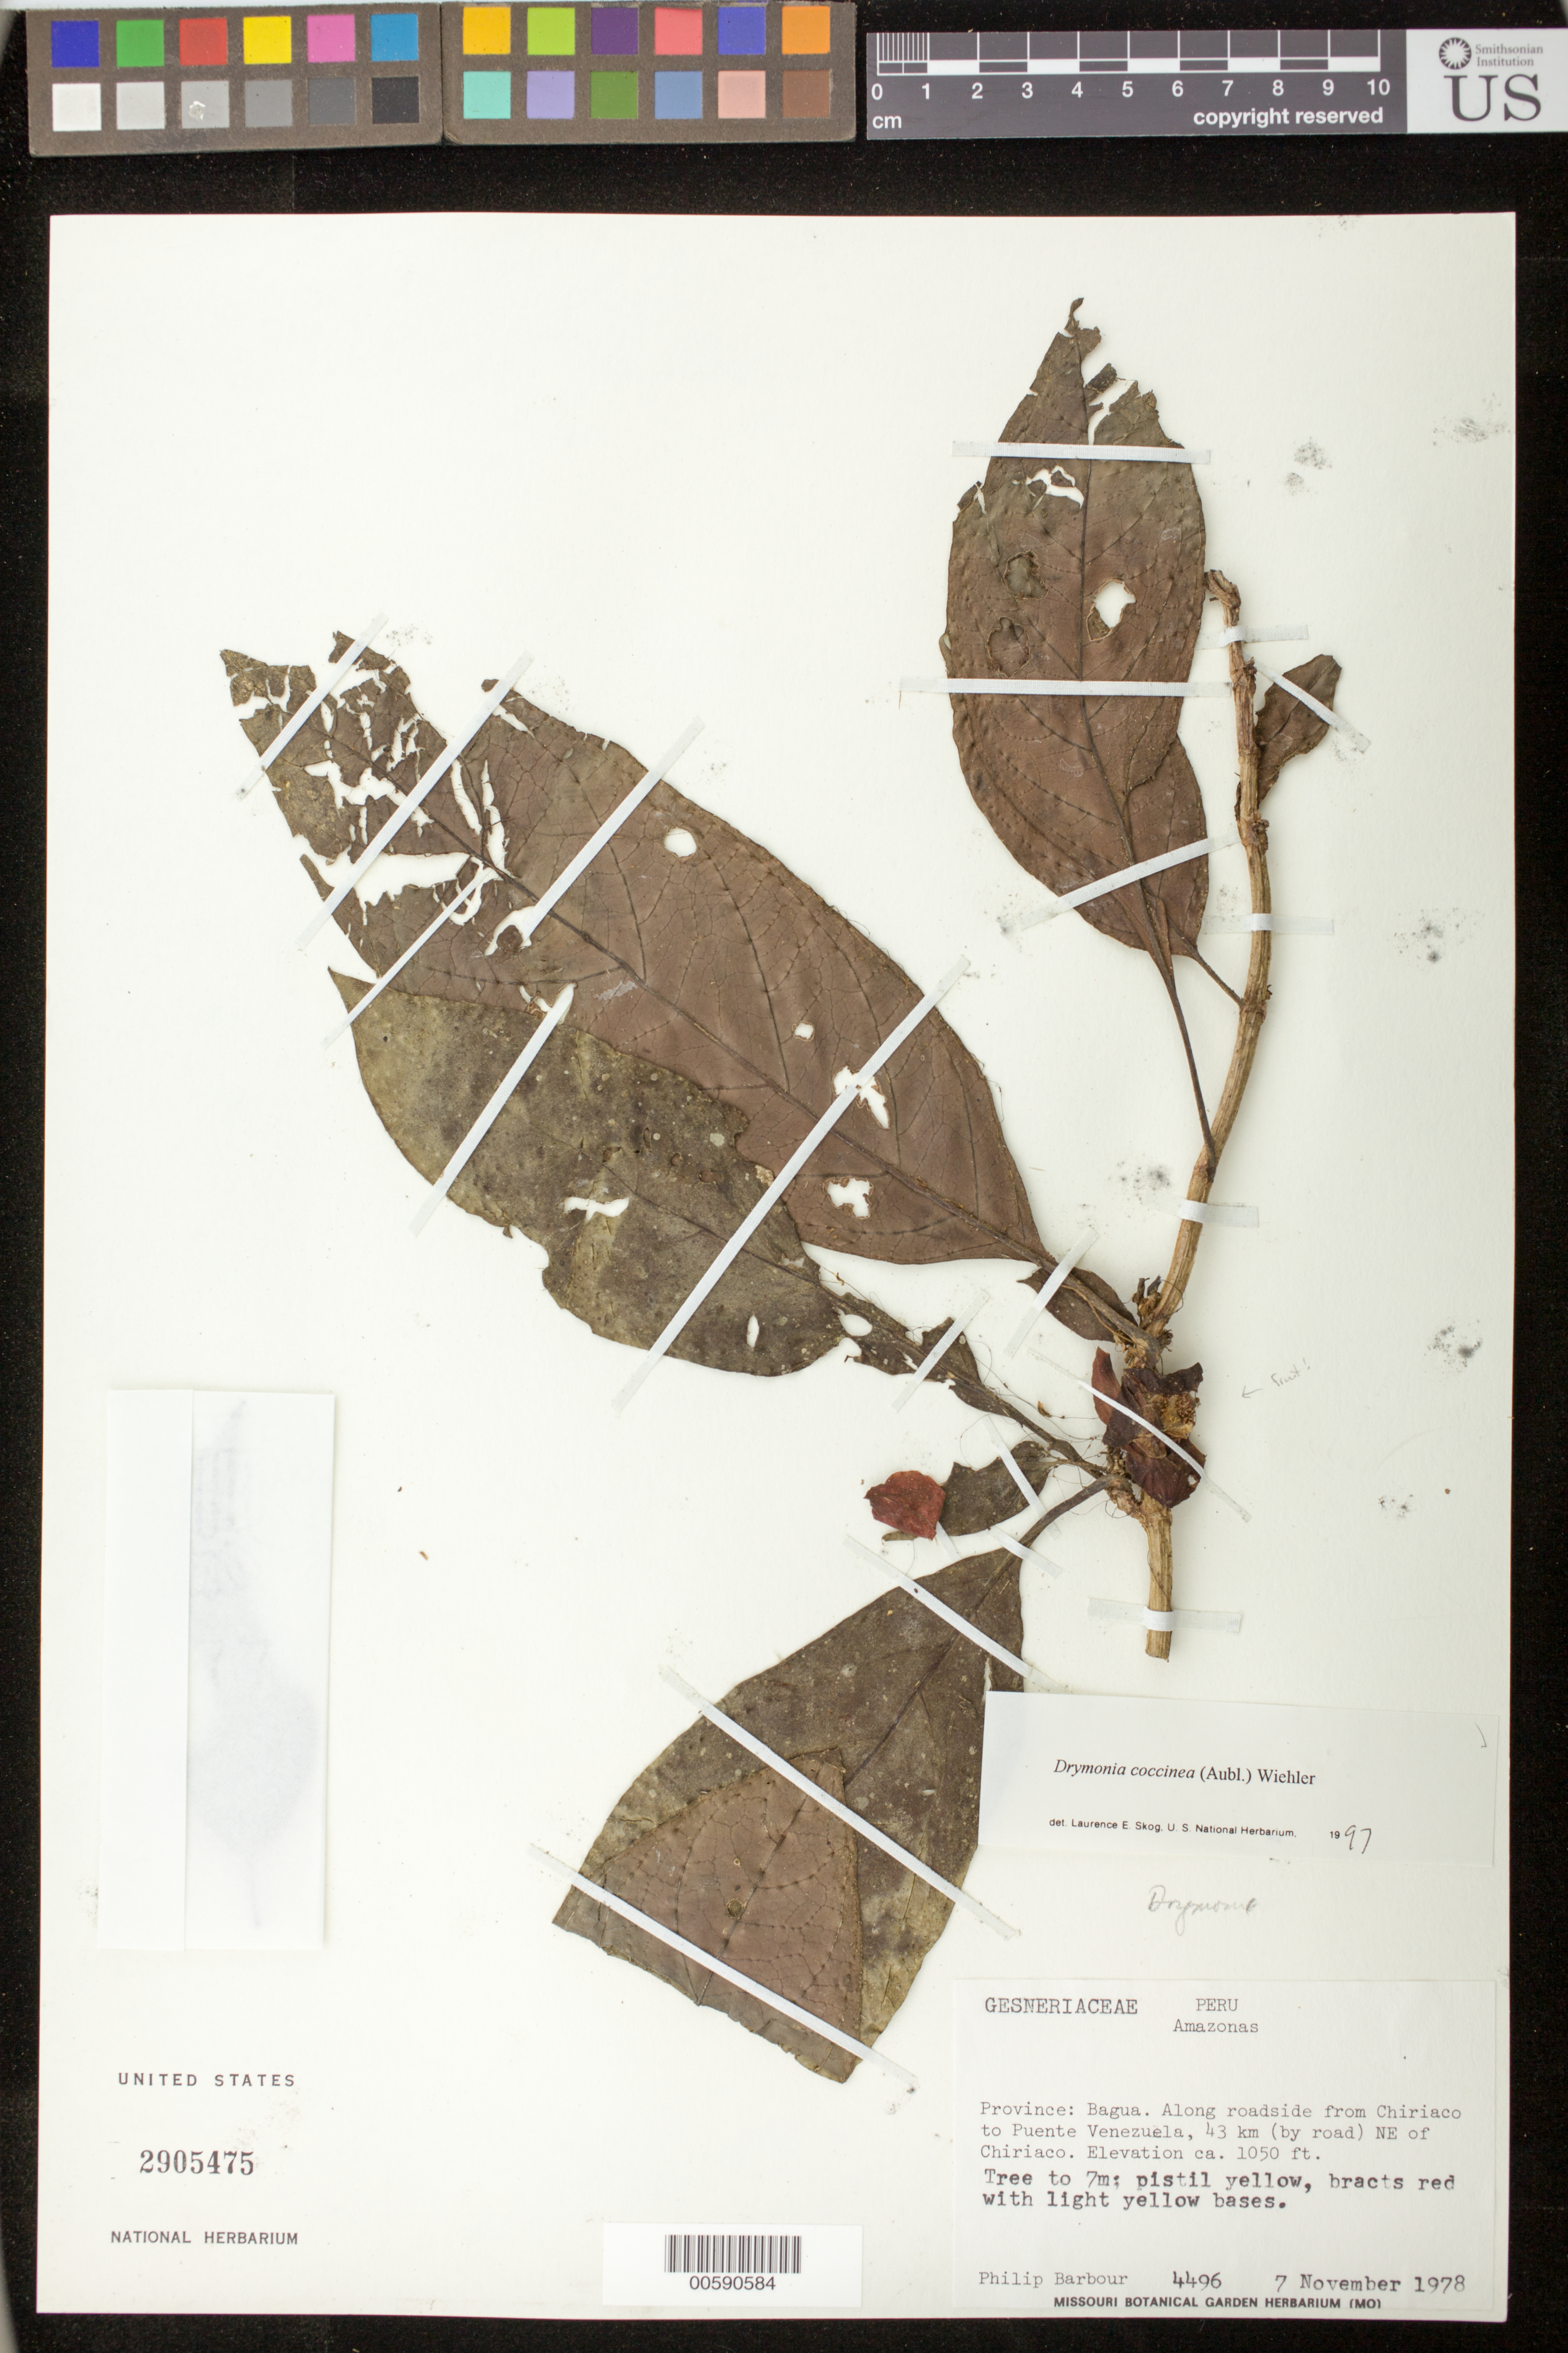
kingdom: Plantae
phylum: Tracheophyta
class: Magnoliopsida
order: Lamiales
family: Gesneriaceae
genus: Drymonia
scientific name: Drymonia semicordata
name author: (Poepp.) Wiehler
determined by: Skog, Laurence E.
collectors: P. Barbour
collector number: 4496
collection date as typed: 07 Nov 1978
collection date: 1978-11-07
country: Peru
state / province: Amazonas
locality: Prov. Bagua; along roadside from Chiriaco to Puente Venezuela, 43 km (by road) NE of Chiriaco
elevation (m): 320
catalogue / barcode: US 2905475